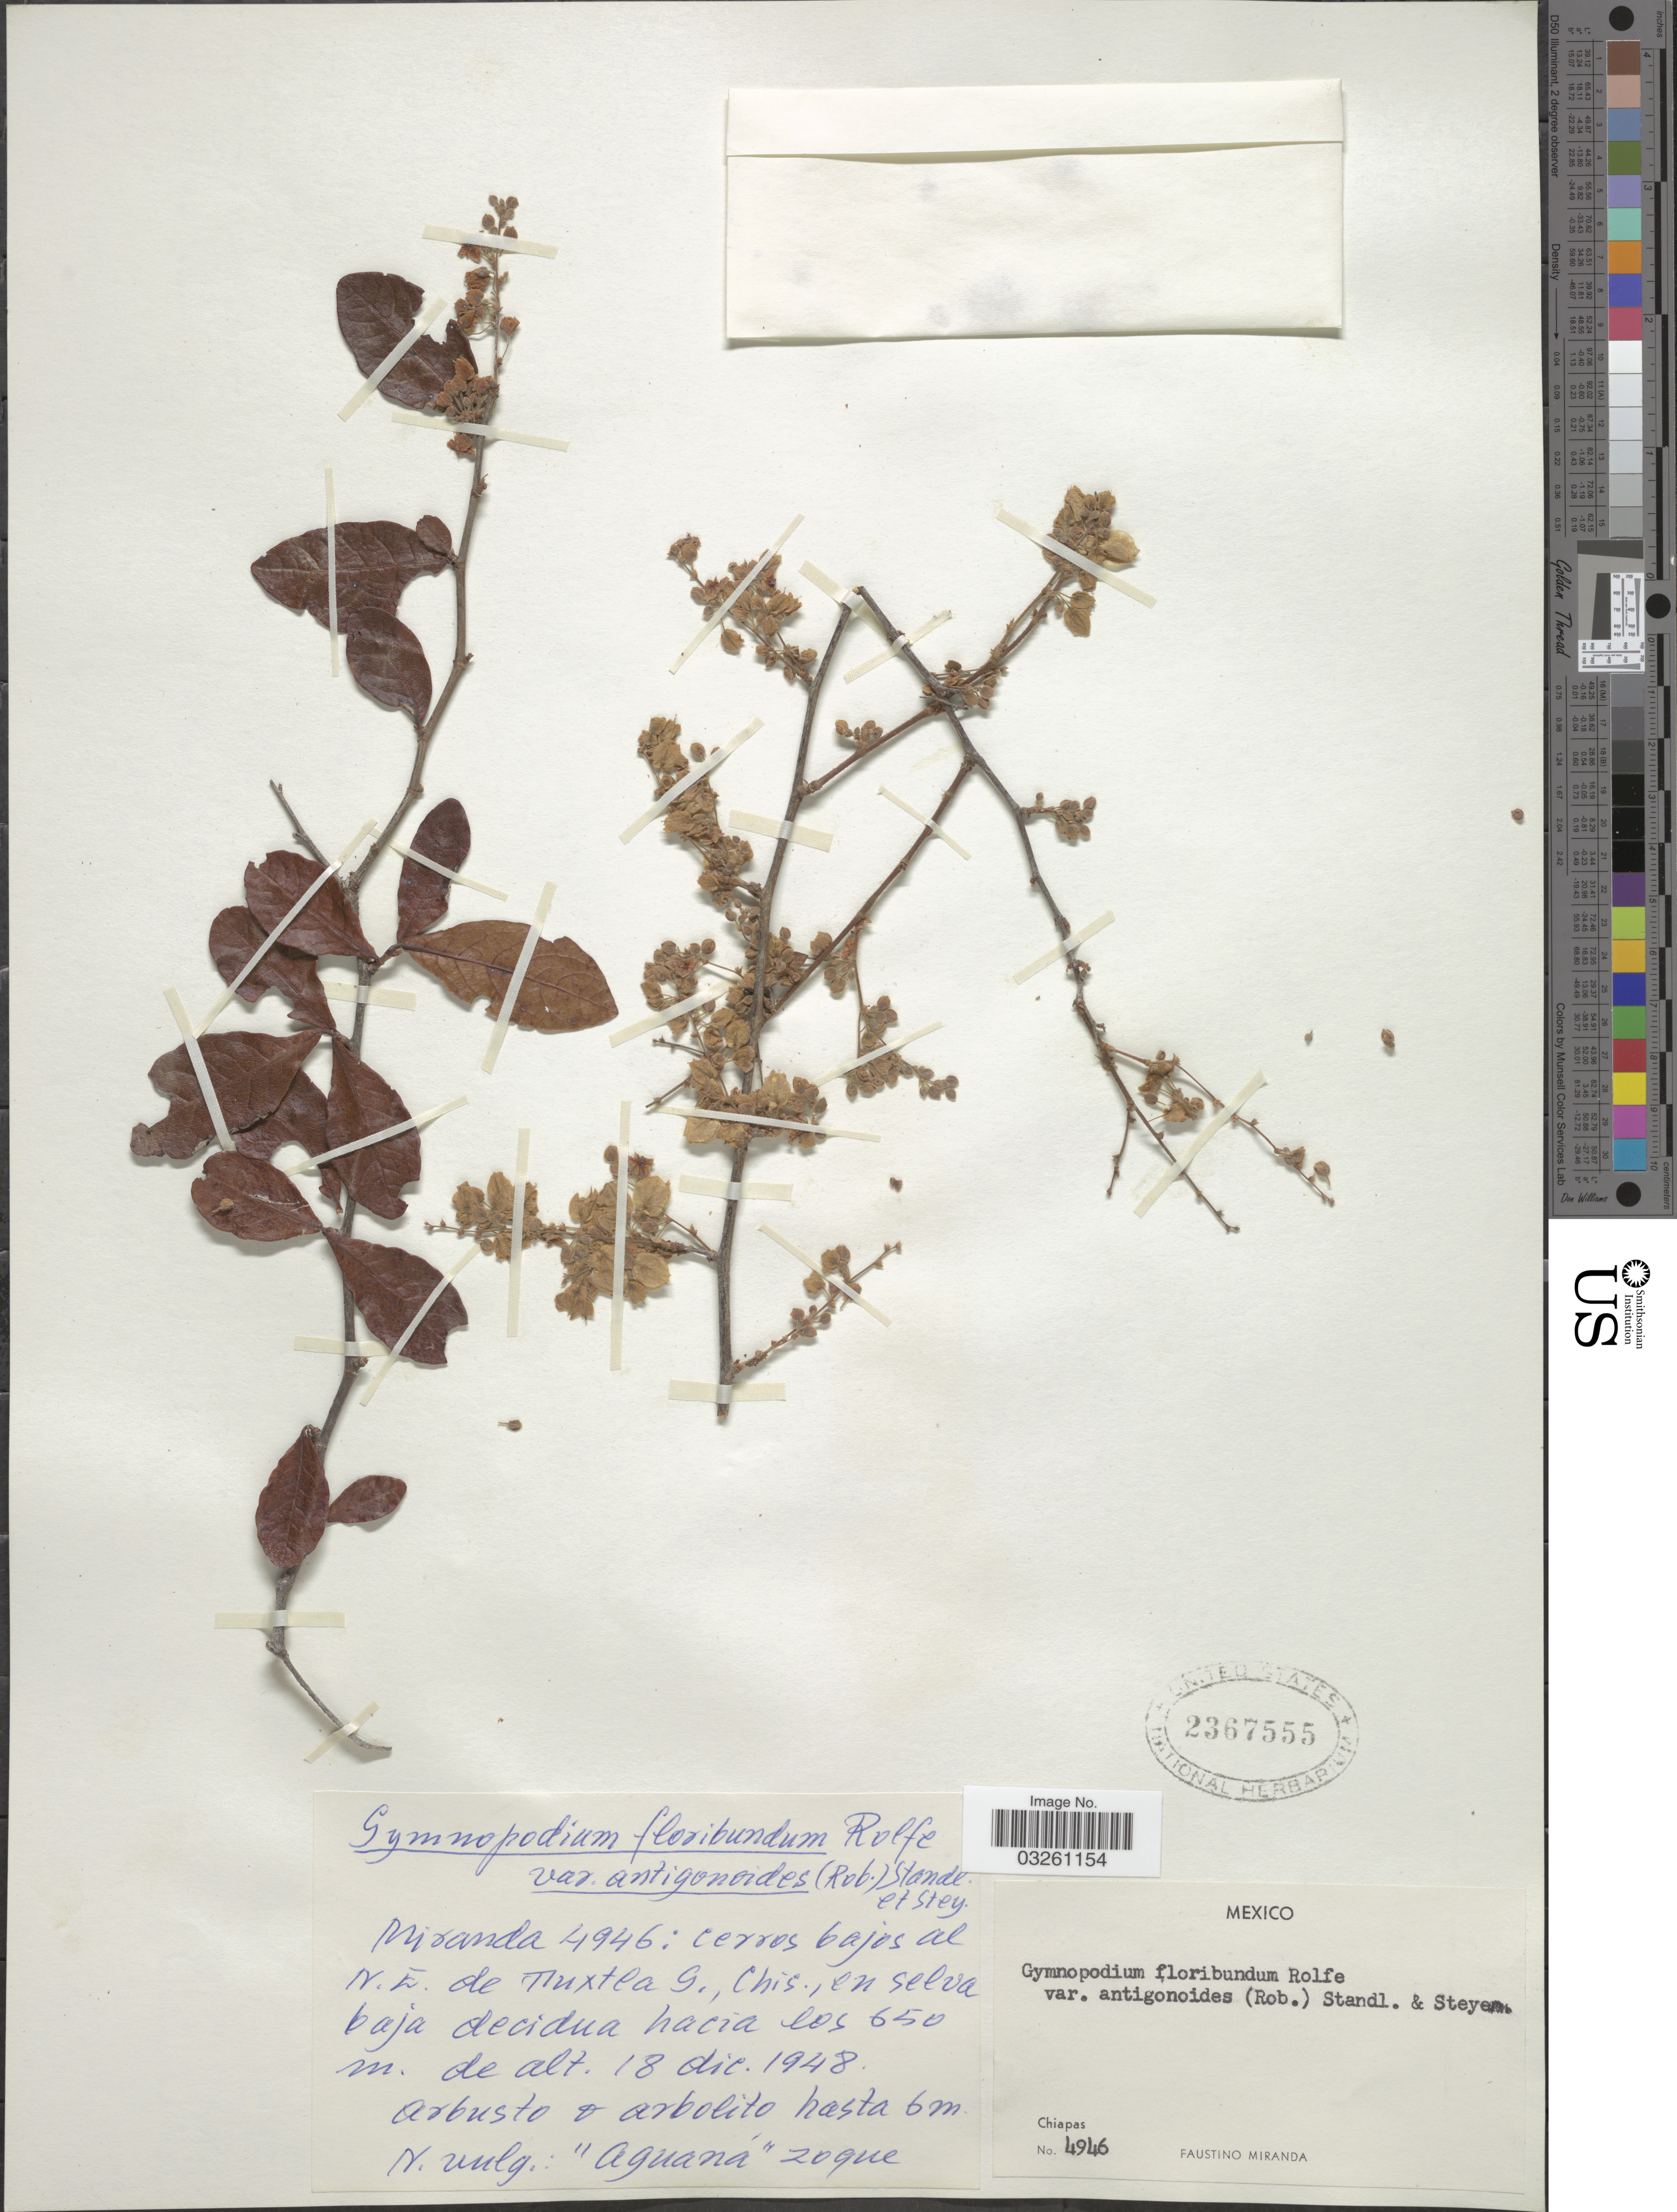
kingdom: Plantae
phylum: Tracheophyta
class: Magnoliopsida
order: Caryophyllales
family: Polygonaceae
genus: Gymnopodium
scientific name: Gymnopodium floribundum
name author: Rolfe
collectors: F. Miranda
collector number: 4946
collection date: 1948-12-18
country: Mexico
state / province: Chiapas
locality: Cerros bajos al N.E. de Tuxtla G.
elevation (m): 650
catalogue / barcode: US 2367555